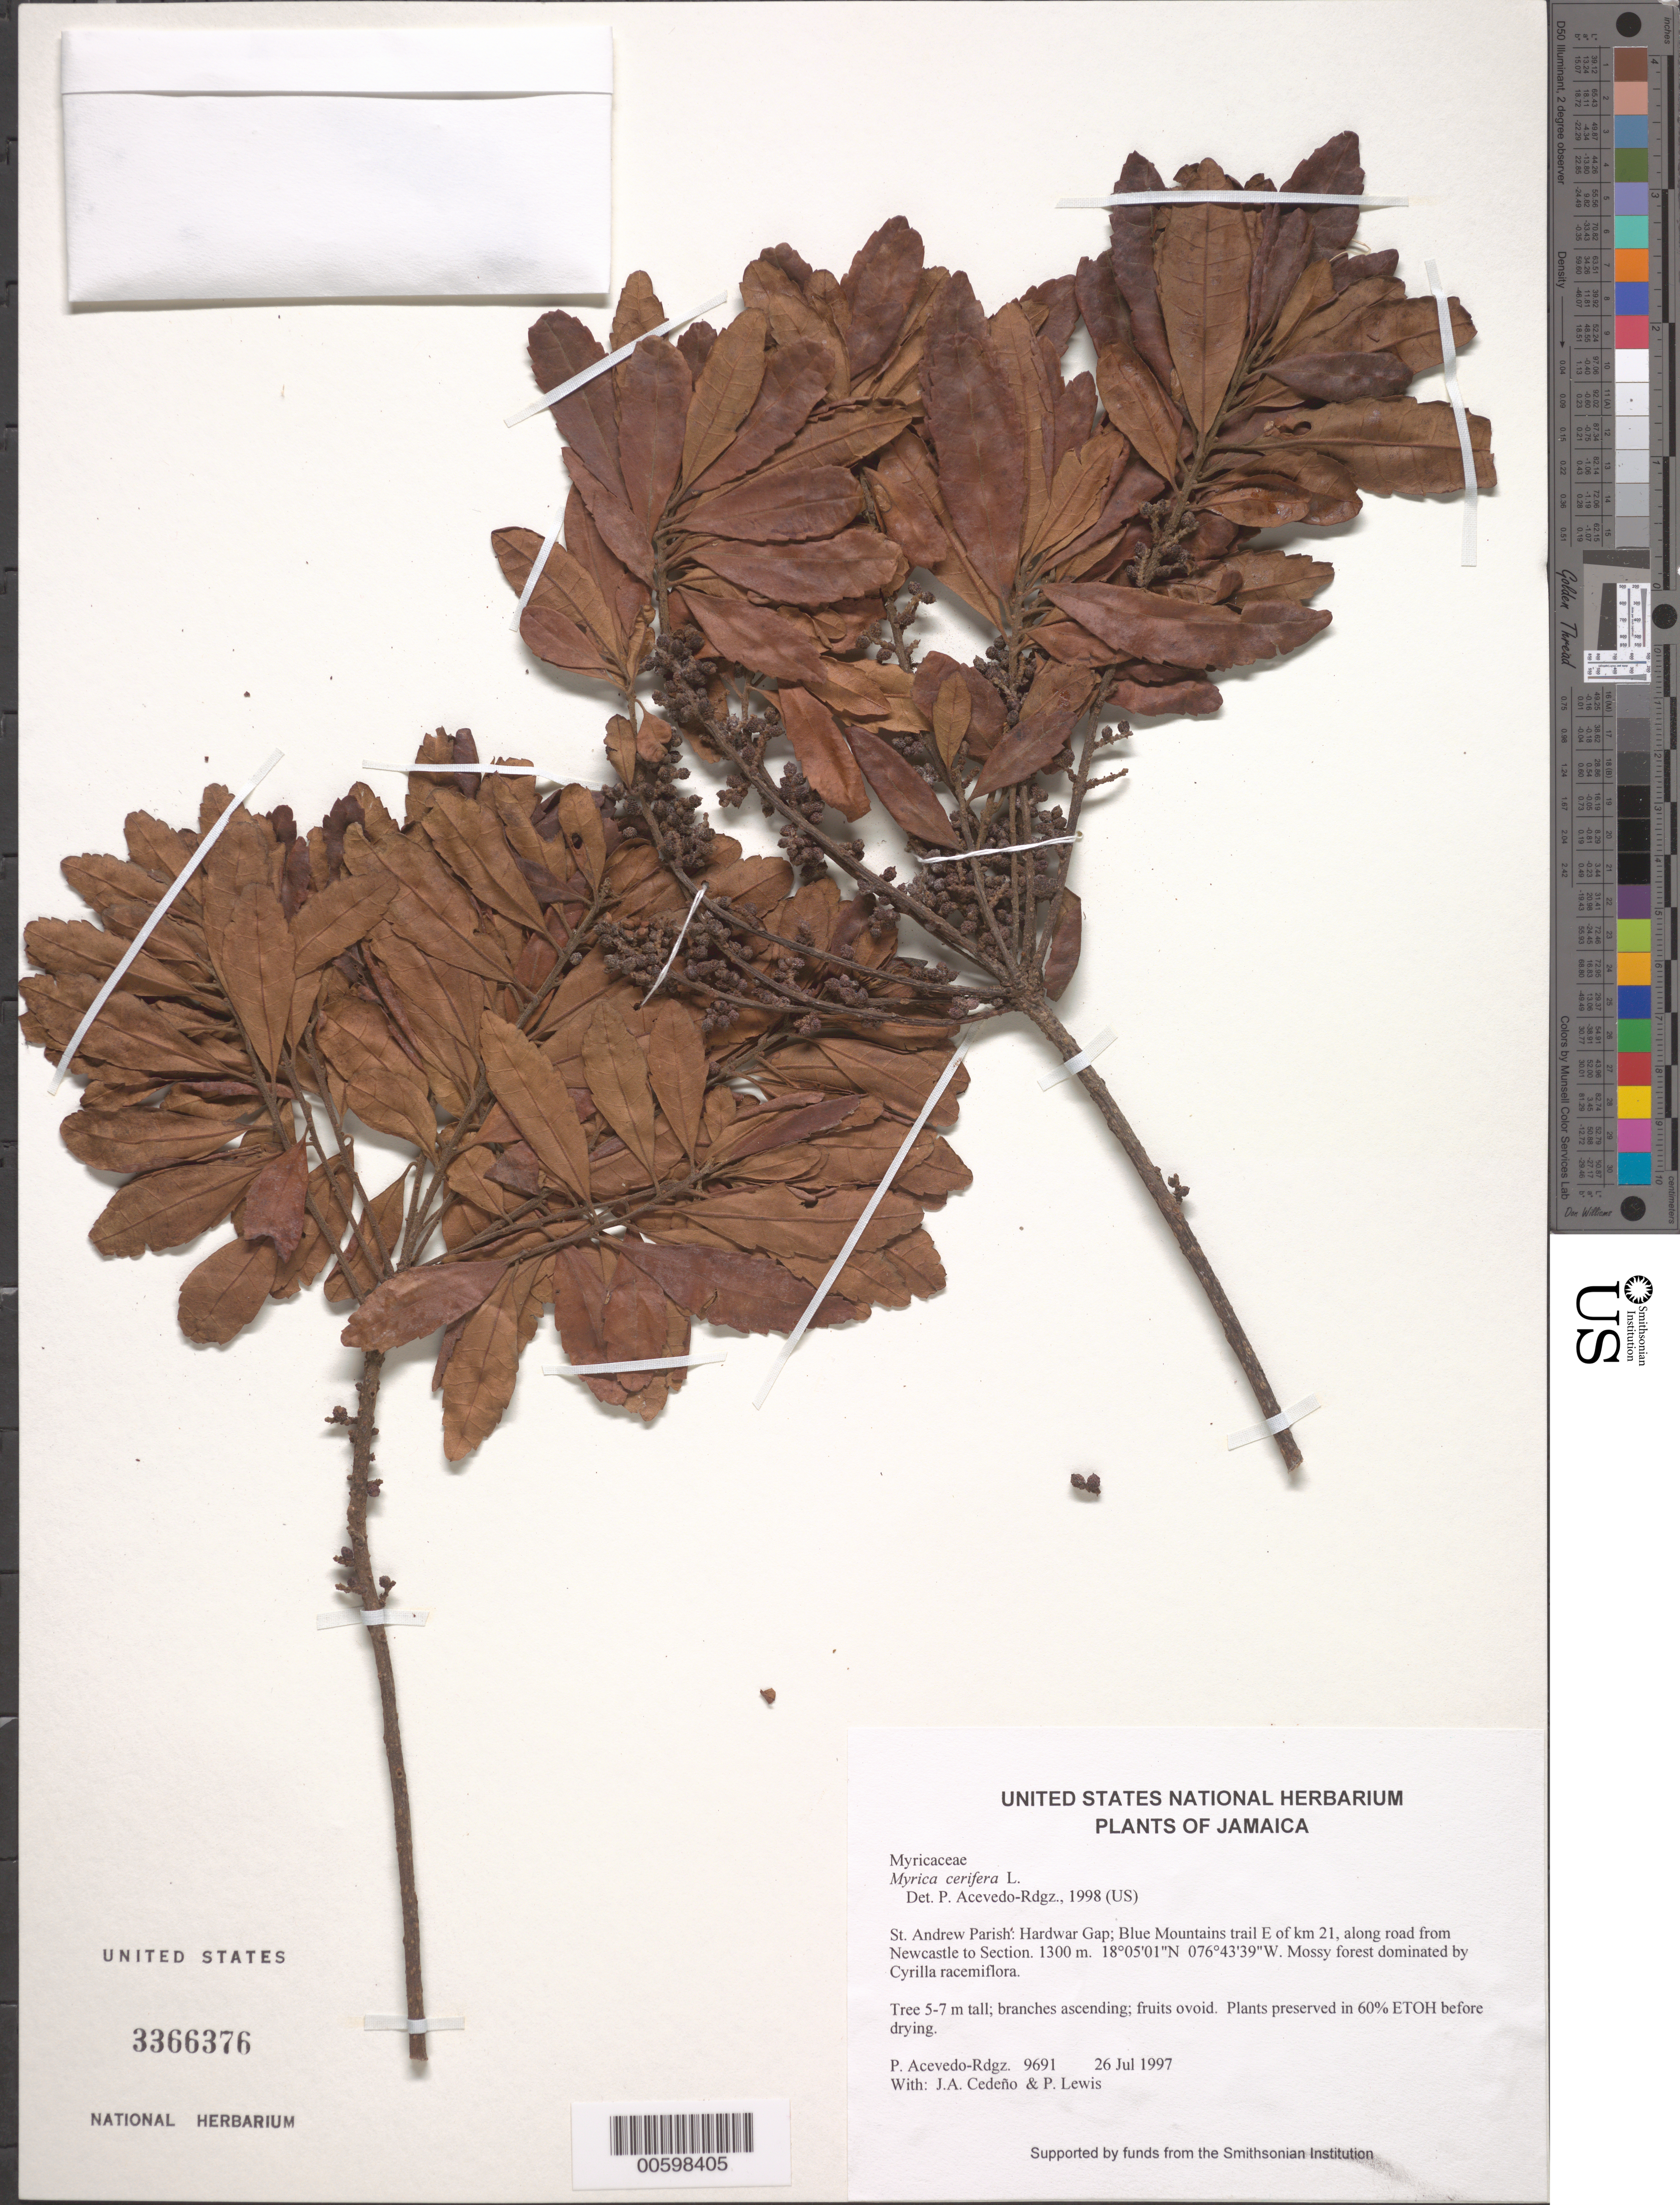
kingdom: Plantae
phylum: Tracheophyta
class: Magnoliopsida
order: Fagales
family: Myricaceae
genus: Myrica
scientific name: Myrica cerifera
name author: L.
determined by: Acevedo-Rodríguez, P., (BOT), Smithsonian Institution - National Museum of Natural History (UNITED STATES)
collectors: P. Acevedo-Rodr., J. A. Cedeño M. & P. Lewis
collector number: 9691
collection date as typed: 26 Jul 1997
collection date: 1997-07-26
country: Jamaica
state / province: Saint Andrew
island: Jamaica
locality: St. Andrew Parish: Hardwar Gap; Blue Mountains trail E of km 21, along road from Newcastle to Section.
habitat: Mossy forest dominated by Cyrilla racemiflora.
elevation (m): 1300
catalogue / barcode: US 3366376